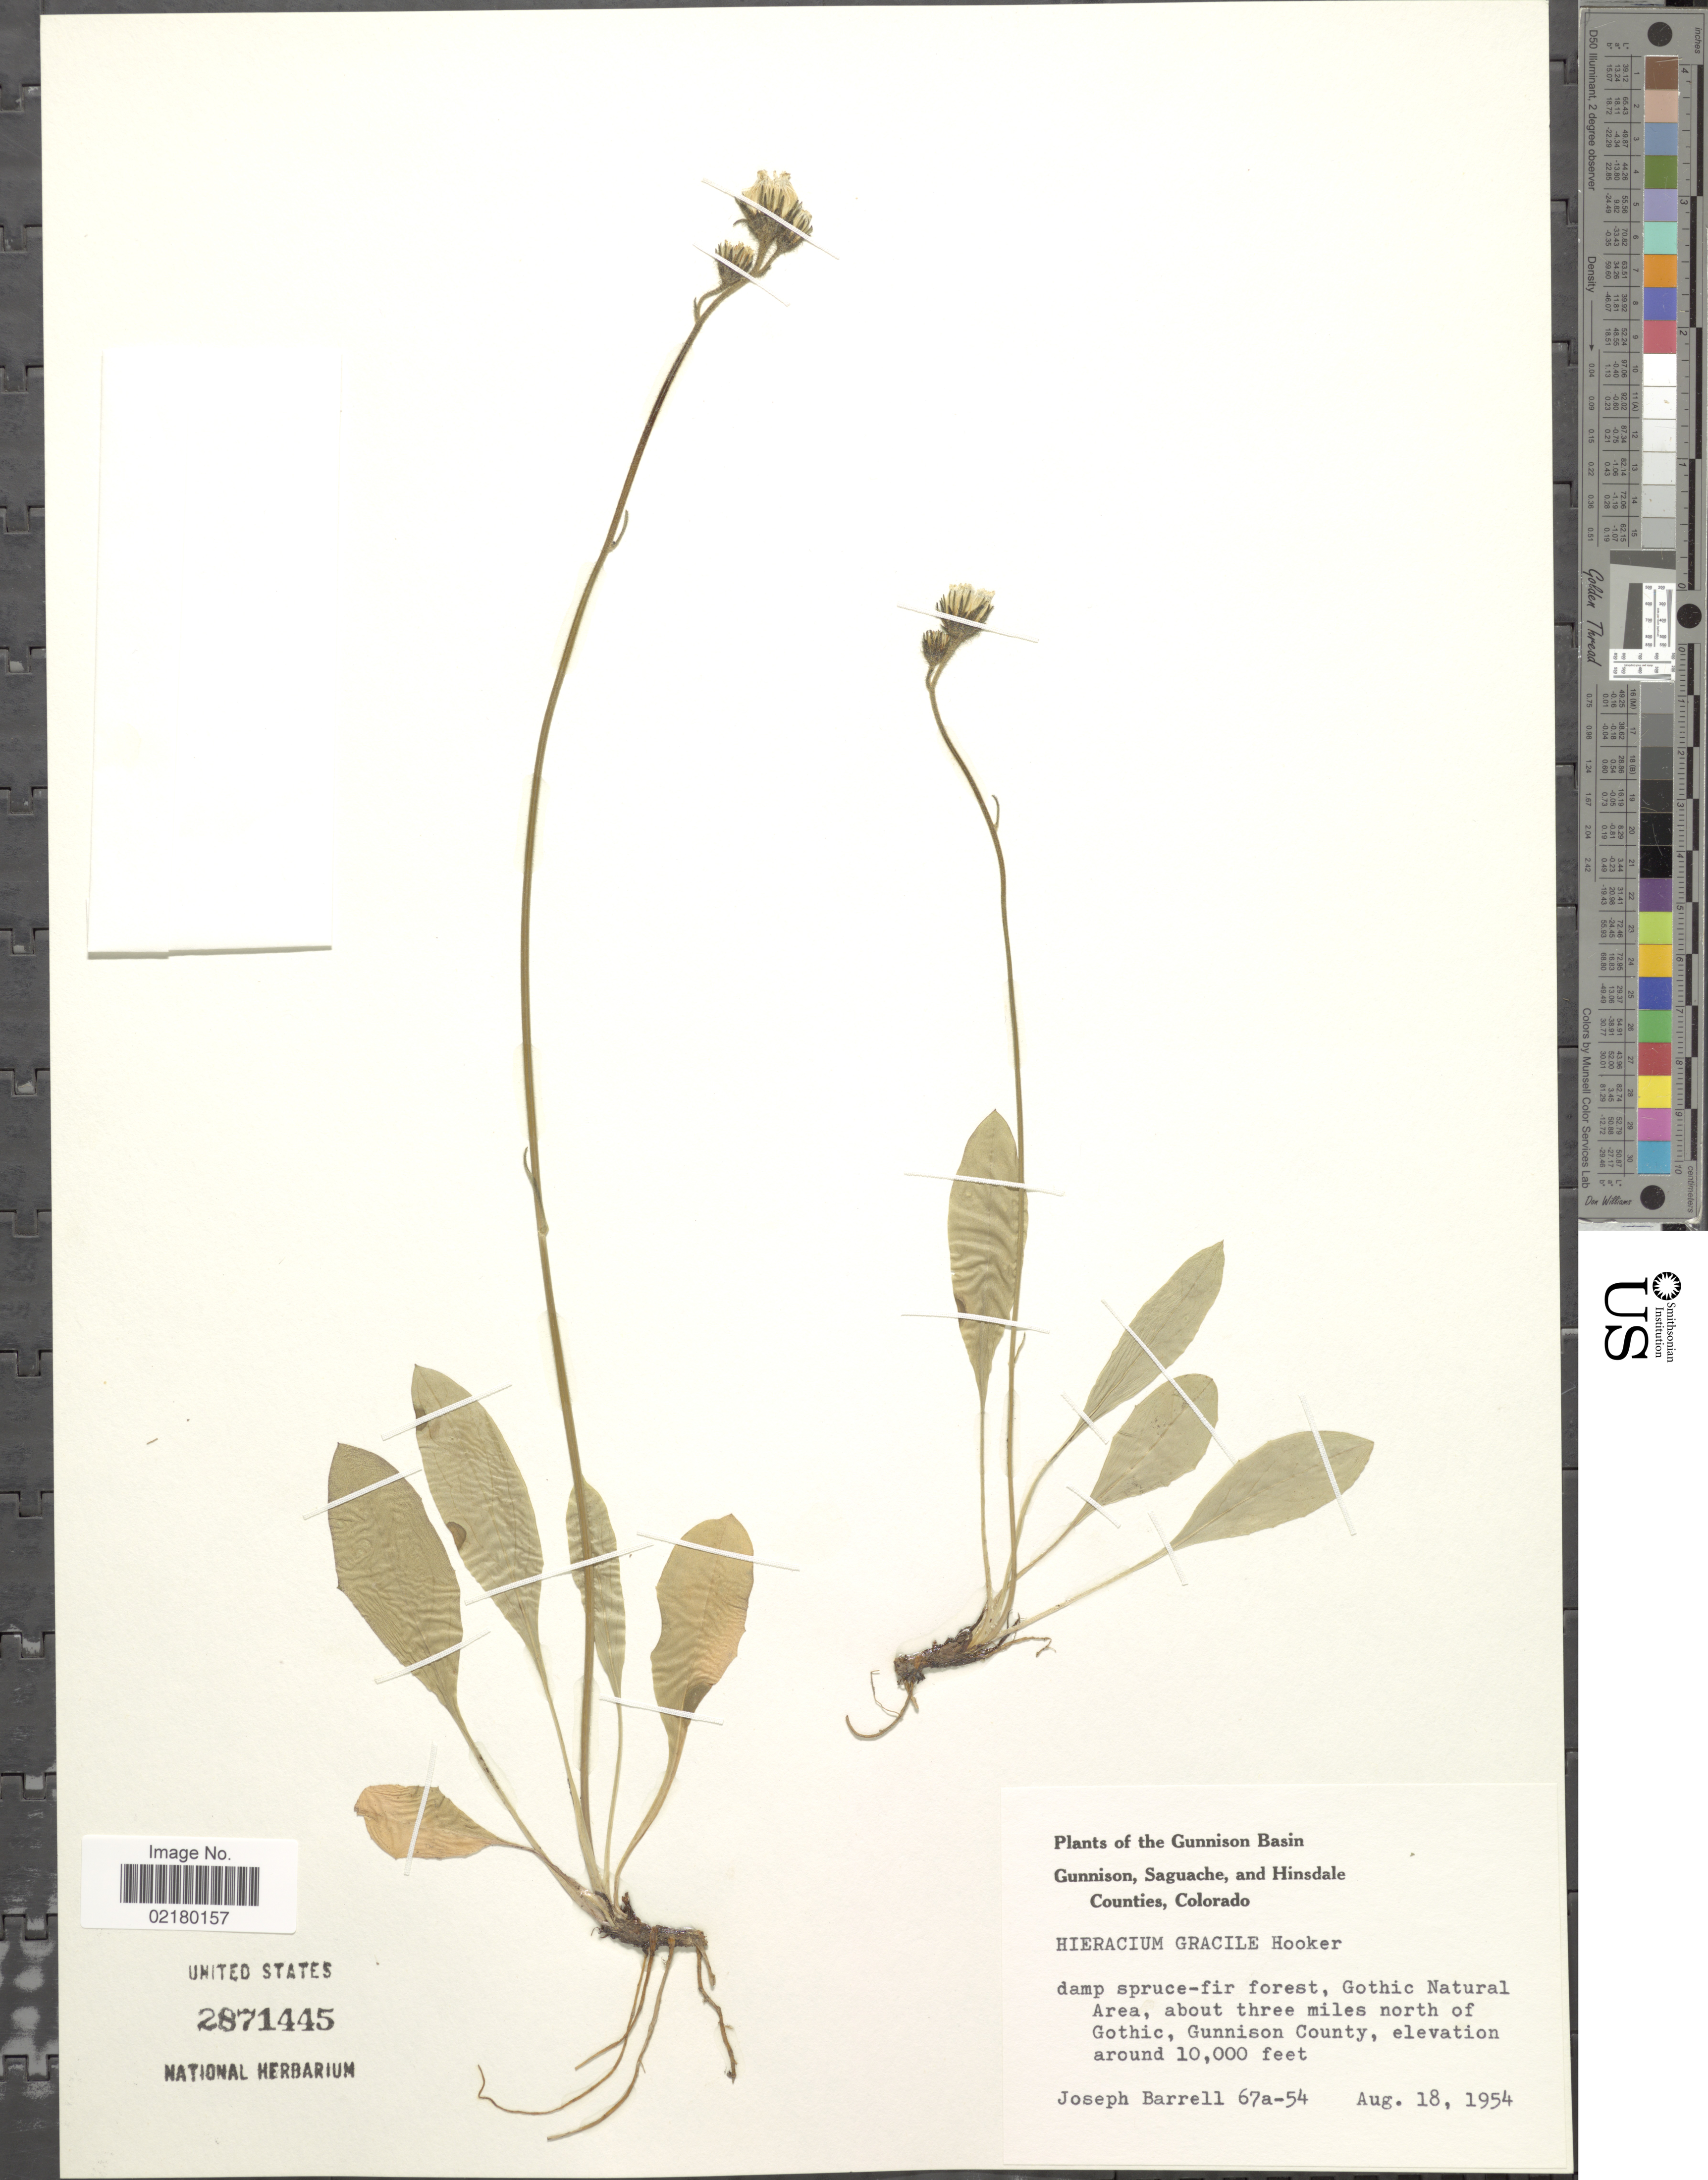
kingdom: Plantae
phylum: Tracheophyta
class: Magnoliopsida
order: Asterales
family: Asteraceae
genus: Hieracium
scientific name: Hieracium triste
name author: Willd. ex Spreng.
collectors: J. Barrell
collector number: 67a-54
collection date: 1954-08-18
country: United States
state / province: Colorado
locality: The Gunnison Basin Gunnison, Saguache, and Hinsdale Counties, damp spruce-fir forest, Gothic Natural Area, about three miles north of Gothic, Gunnison County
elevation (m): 3048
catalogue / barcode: US 2871445